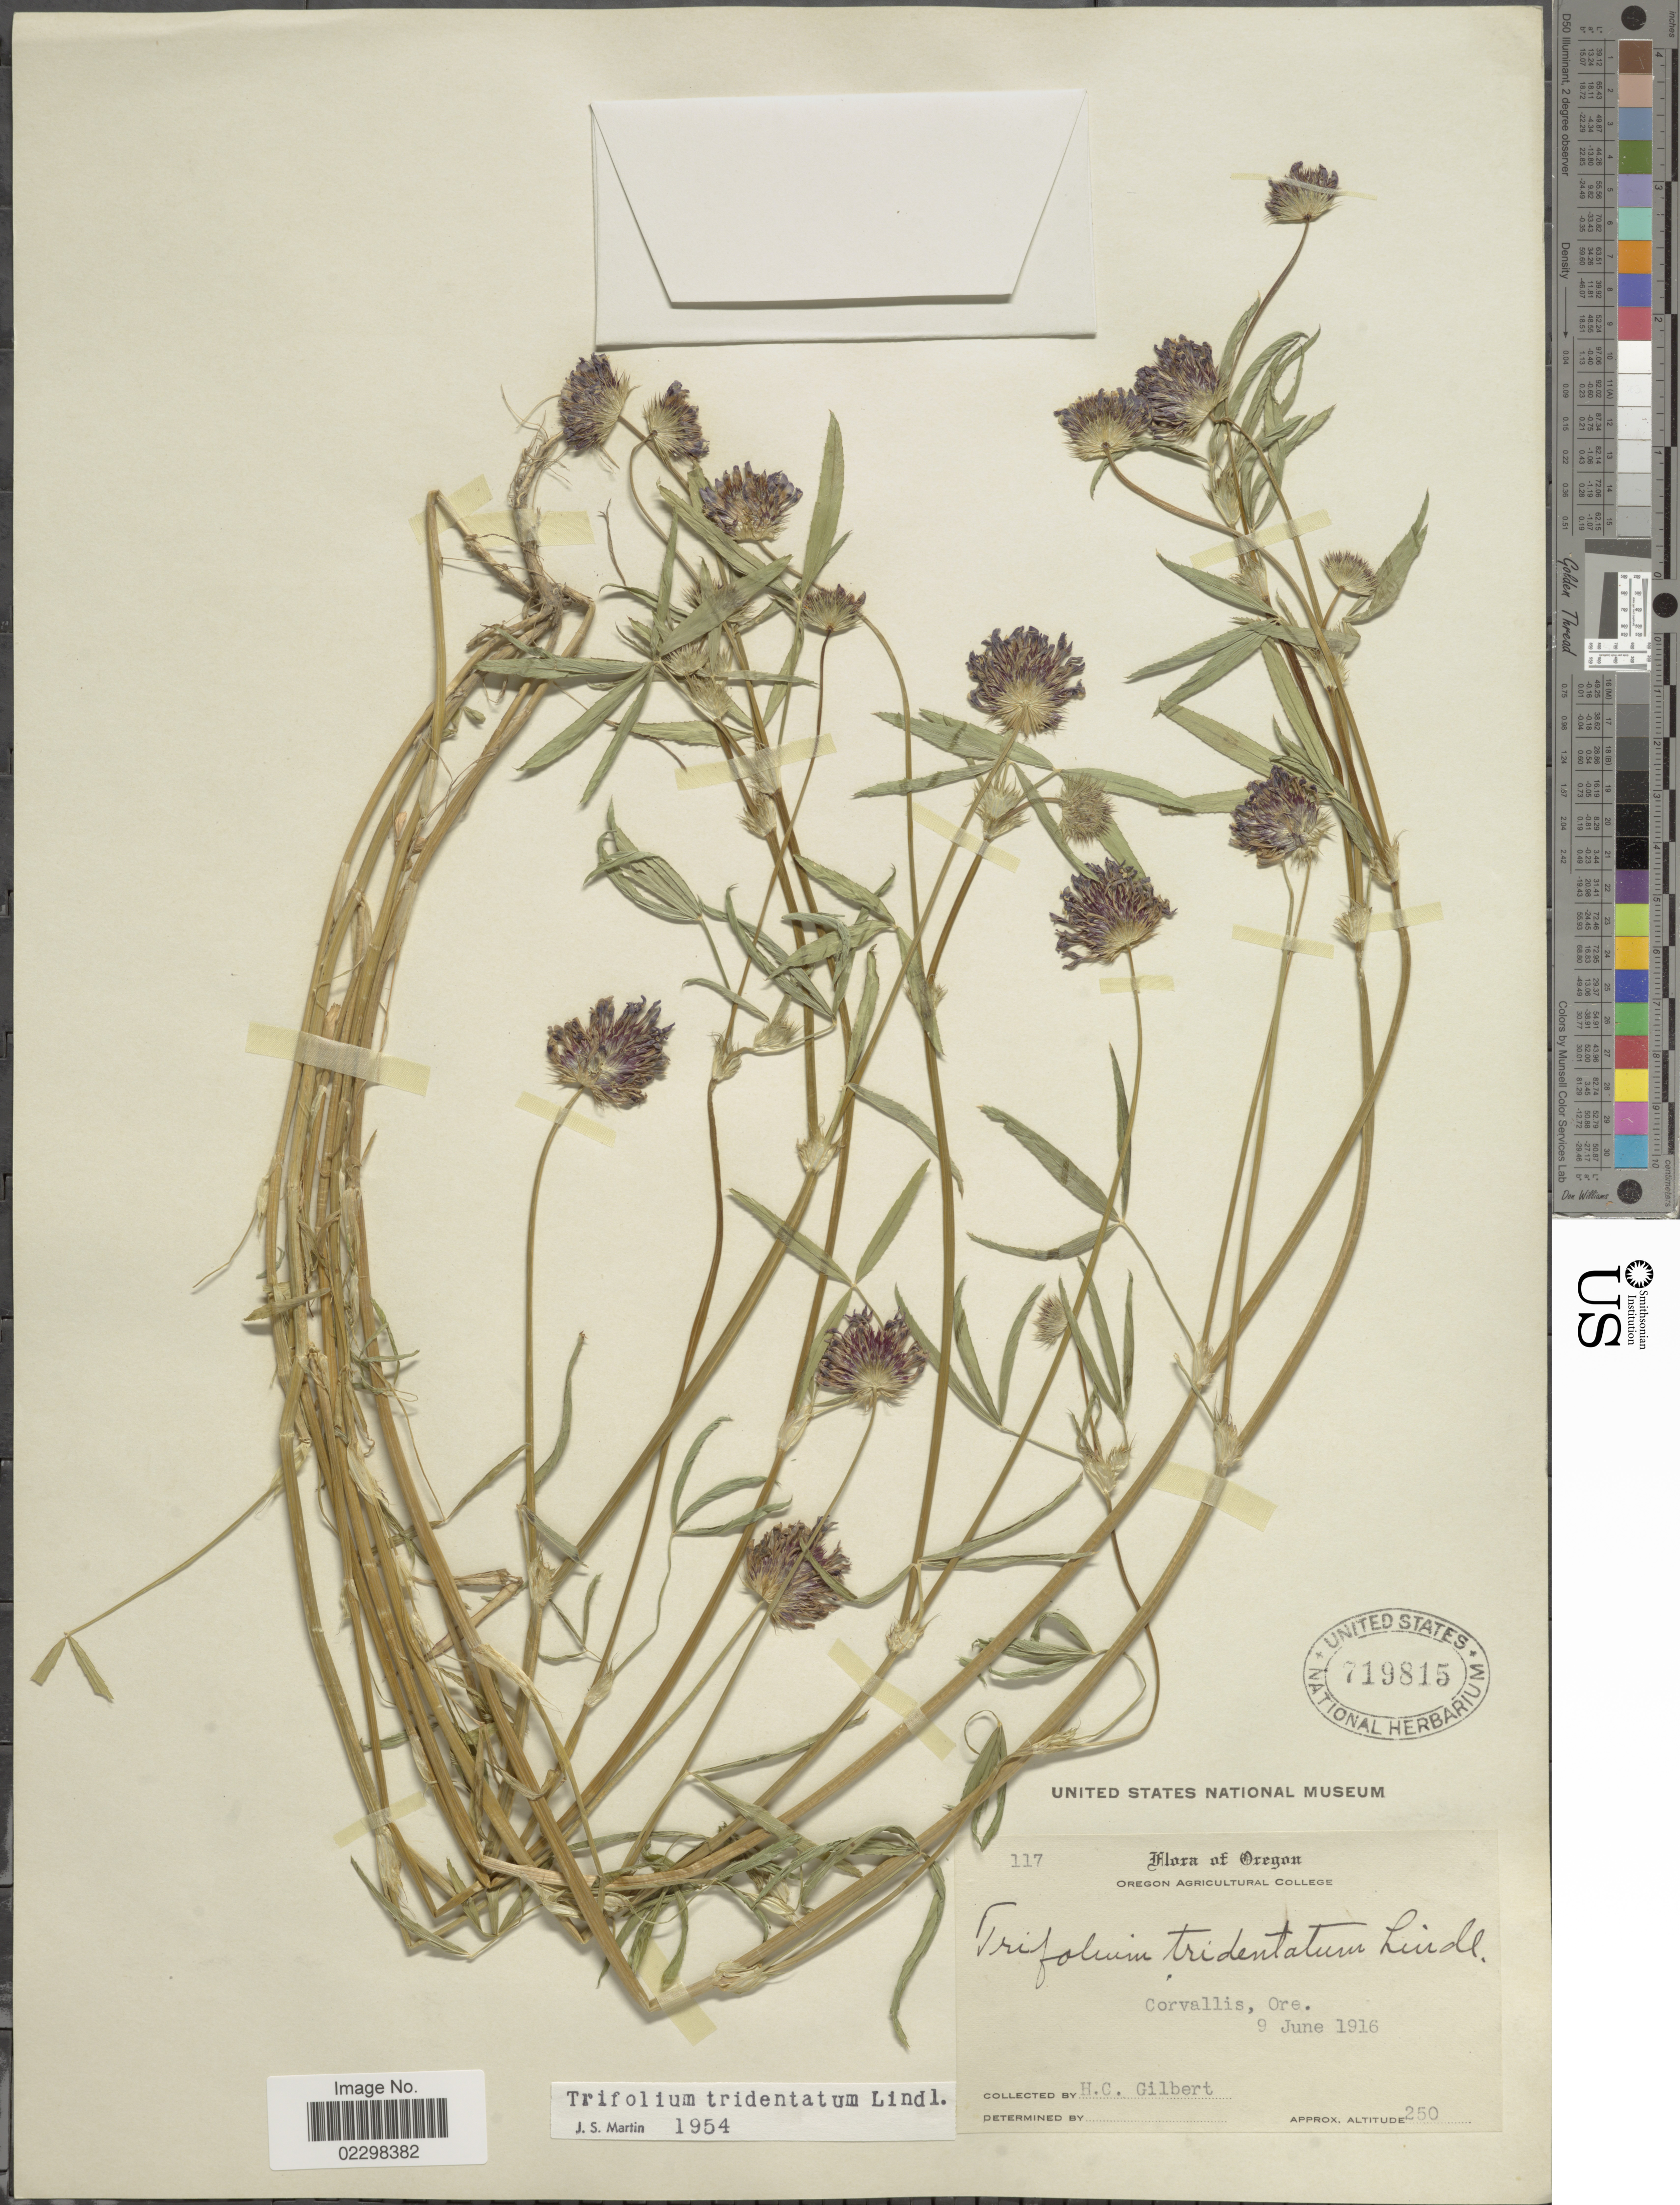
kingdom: Plantae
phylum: Tracheophyta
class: Magnoliopsida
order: Fabales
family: Fabaceae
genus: Trifolium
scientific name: Trifolium tridentatum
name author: Lindl.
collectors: H. Gilbert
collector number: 117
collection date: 1916-06-09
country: United States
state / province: Oregon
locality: Oregon, Corvallis, Ore.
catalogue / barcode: US 719815